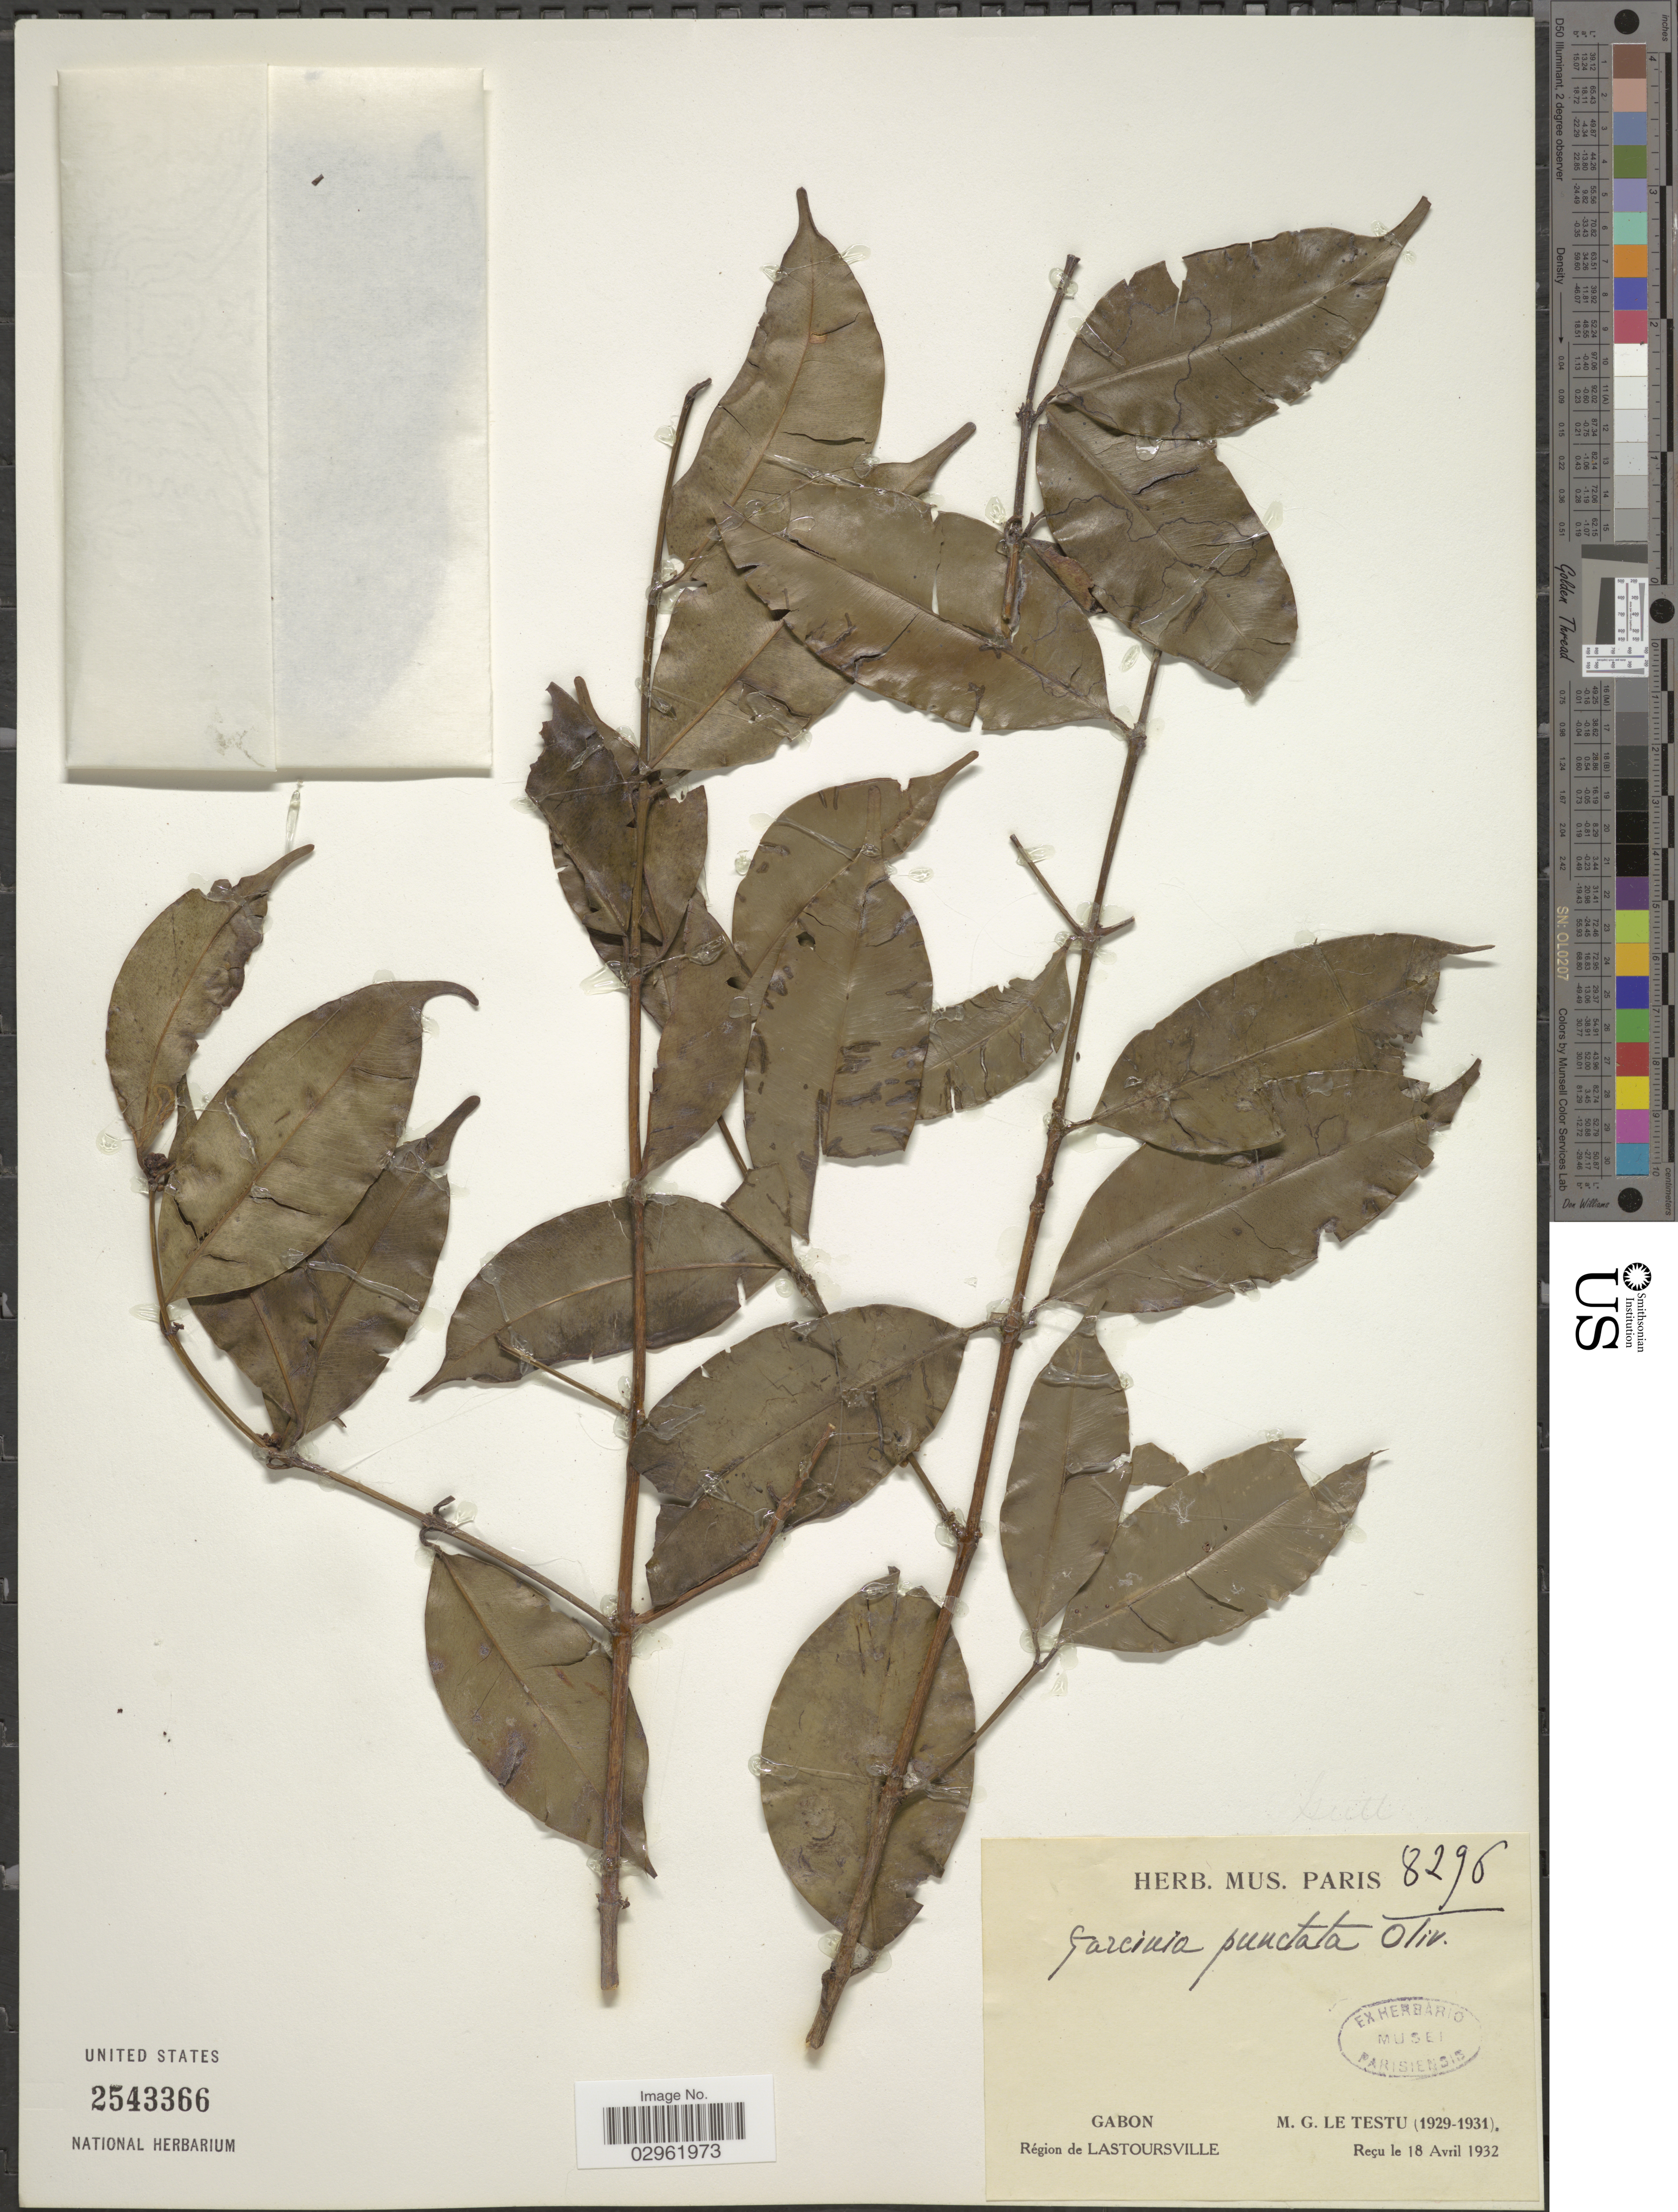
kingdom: Plantae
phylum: Tracheophyta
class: Magnoliopsida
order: Malpighiales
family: Clusiaceae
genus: Garcinia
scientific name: Garcinia punctata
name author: Oliv.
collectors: G. Le Testu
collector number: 8296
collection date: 1929/1931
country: Gabon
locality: Région de Lastoursville.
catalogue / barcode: US 2543366